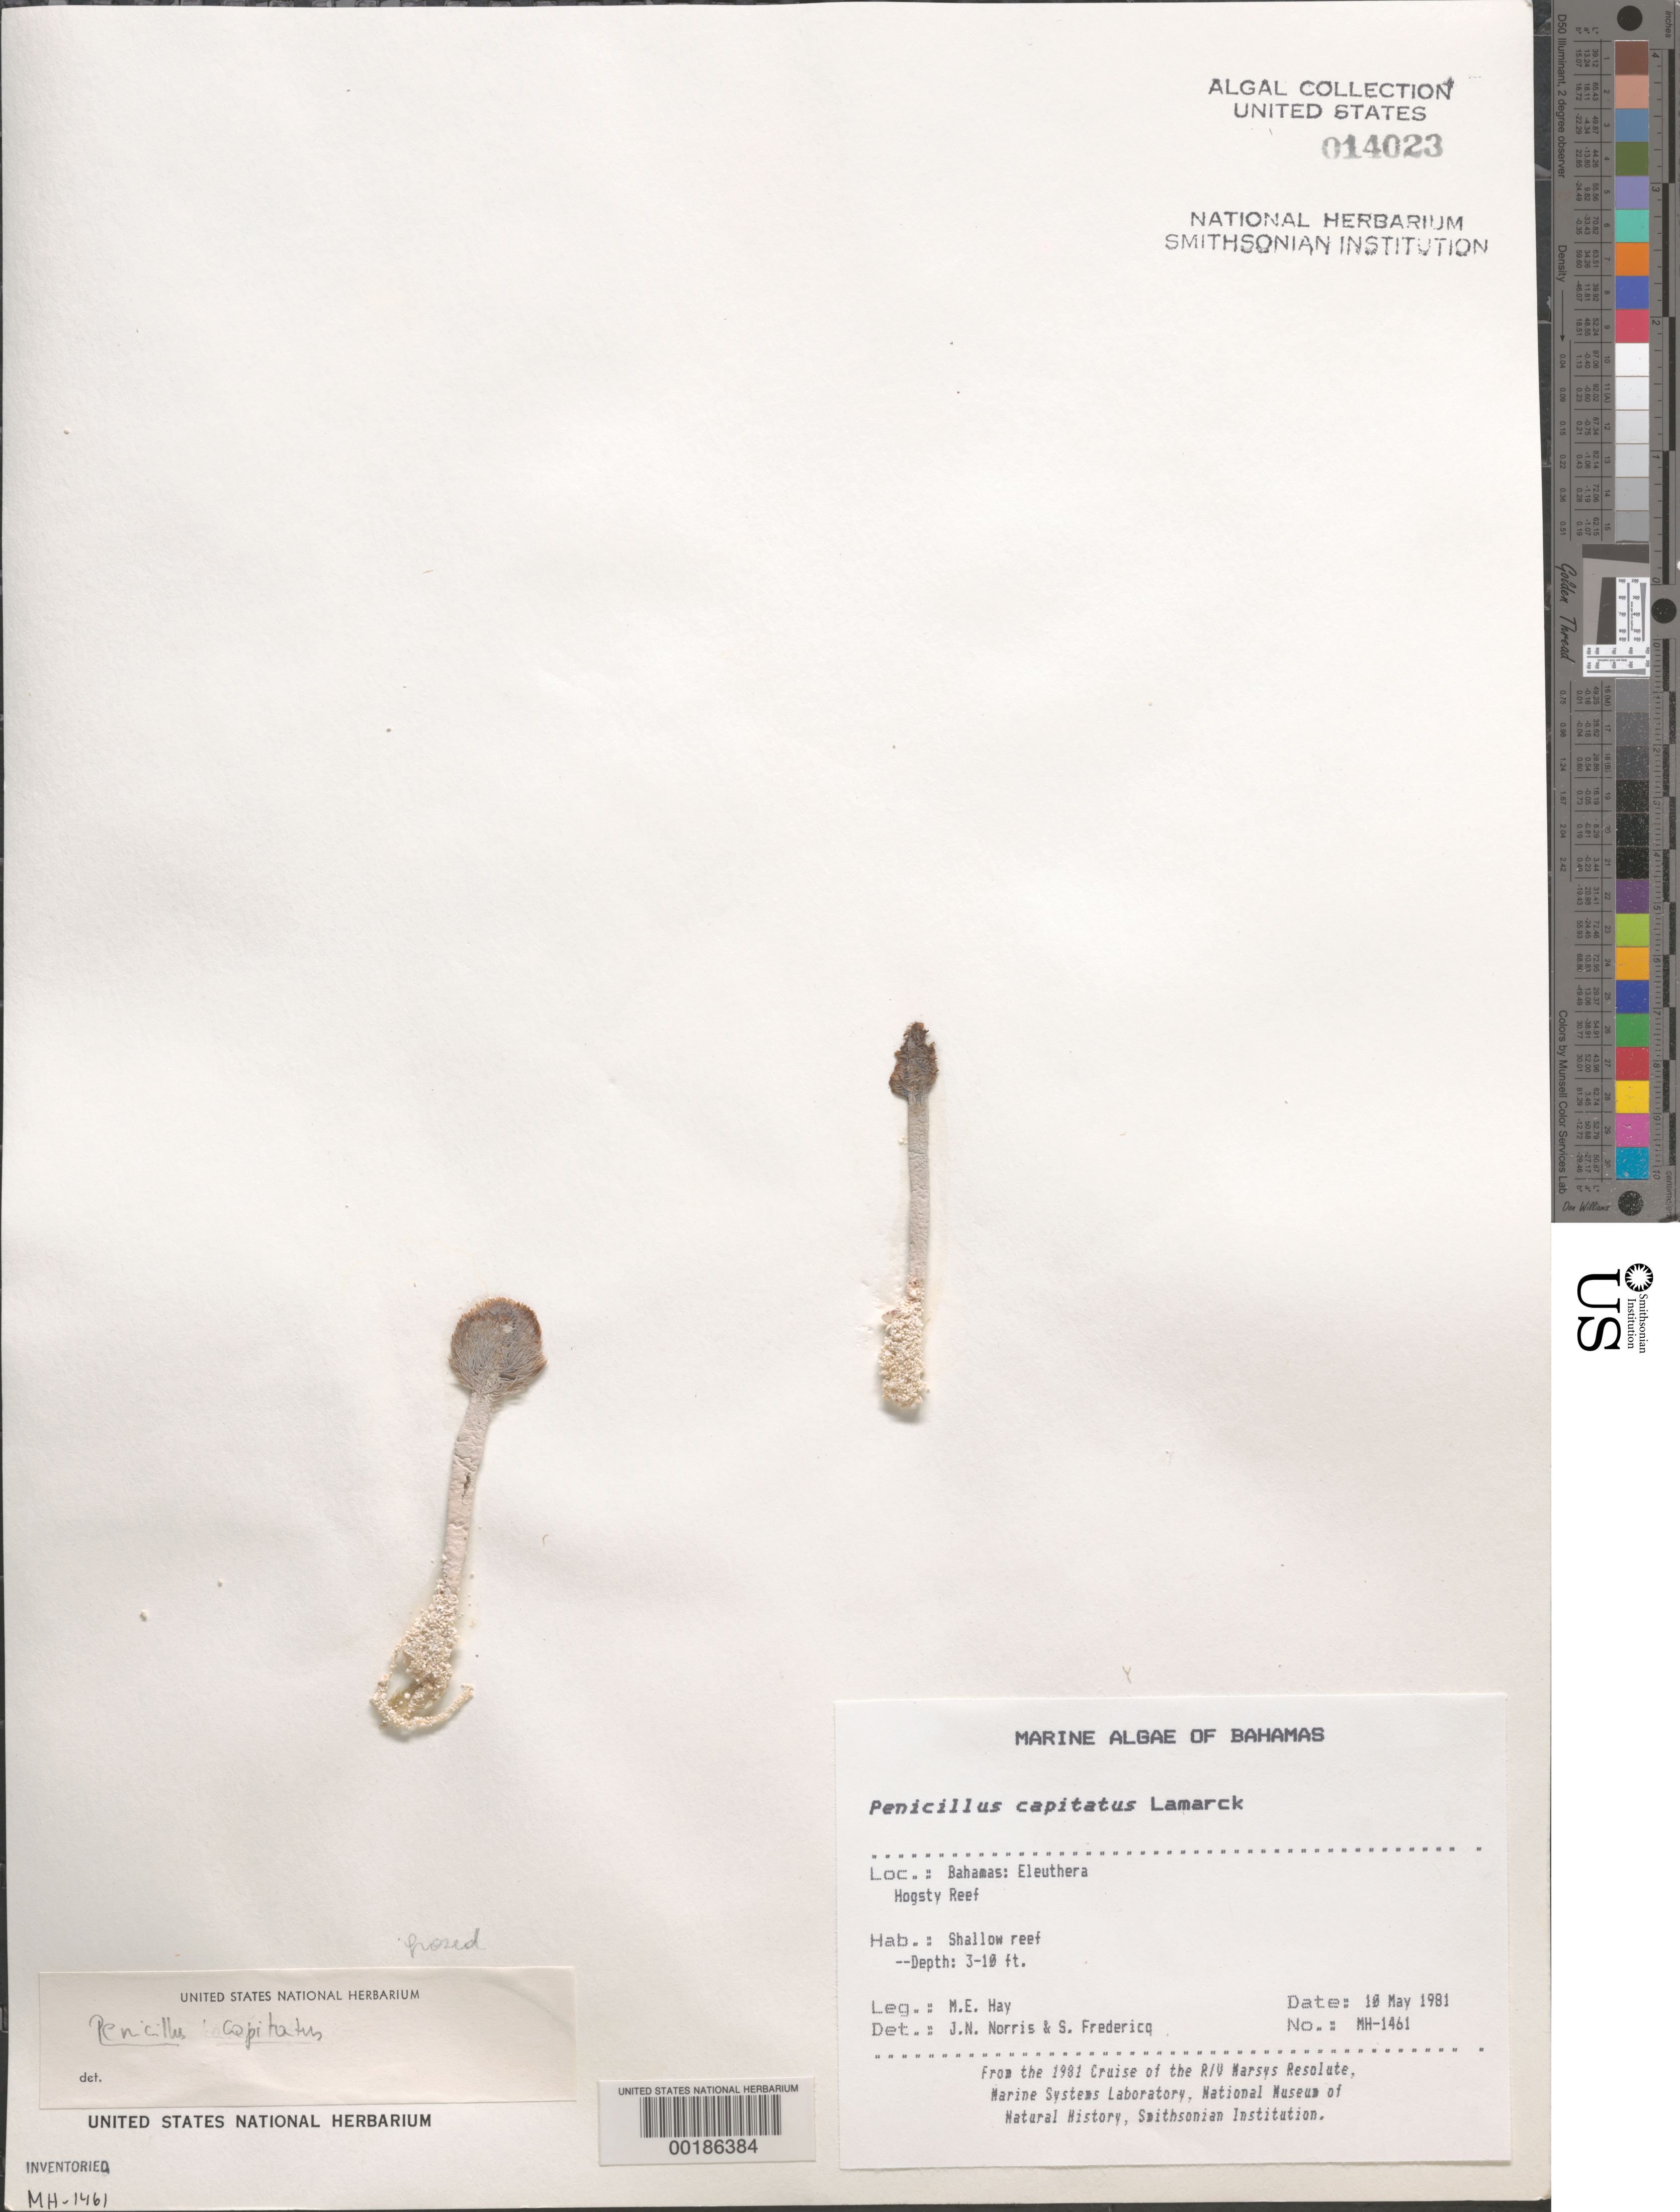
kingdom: Plantae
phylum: Chlorophyta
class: Ulvophyceae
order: Bryopsidales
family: Udoteaceae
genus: Penicillus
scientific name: Penicillus capitatus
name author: Lam.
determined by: Norris, J. N.; Fredericq, S.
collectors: M. E. Hay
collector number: MEH-1461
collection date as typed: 10 May 1981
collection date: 1981-05-10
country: Bahamas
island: Eleuthera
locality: Hogsty Reef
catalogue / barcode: US 14023